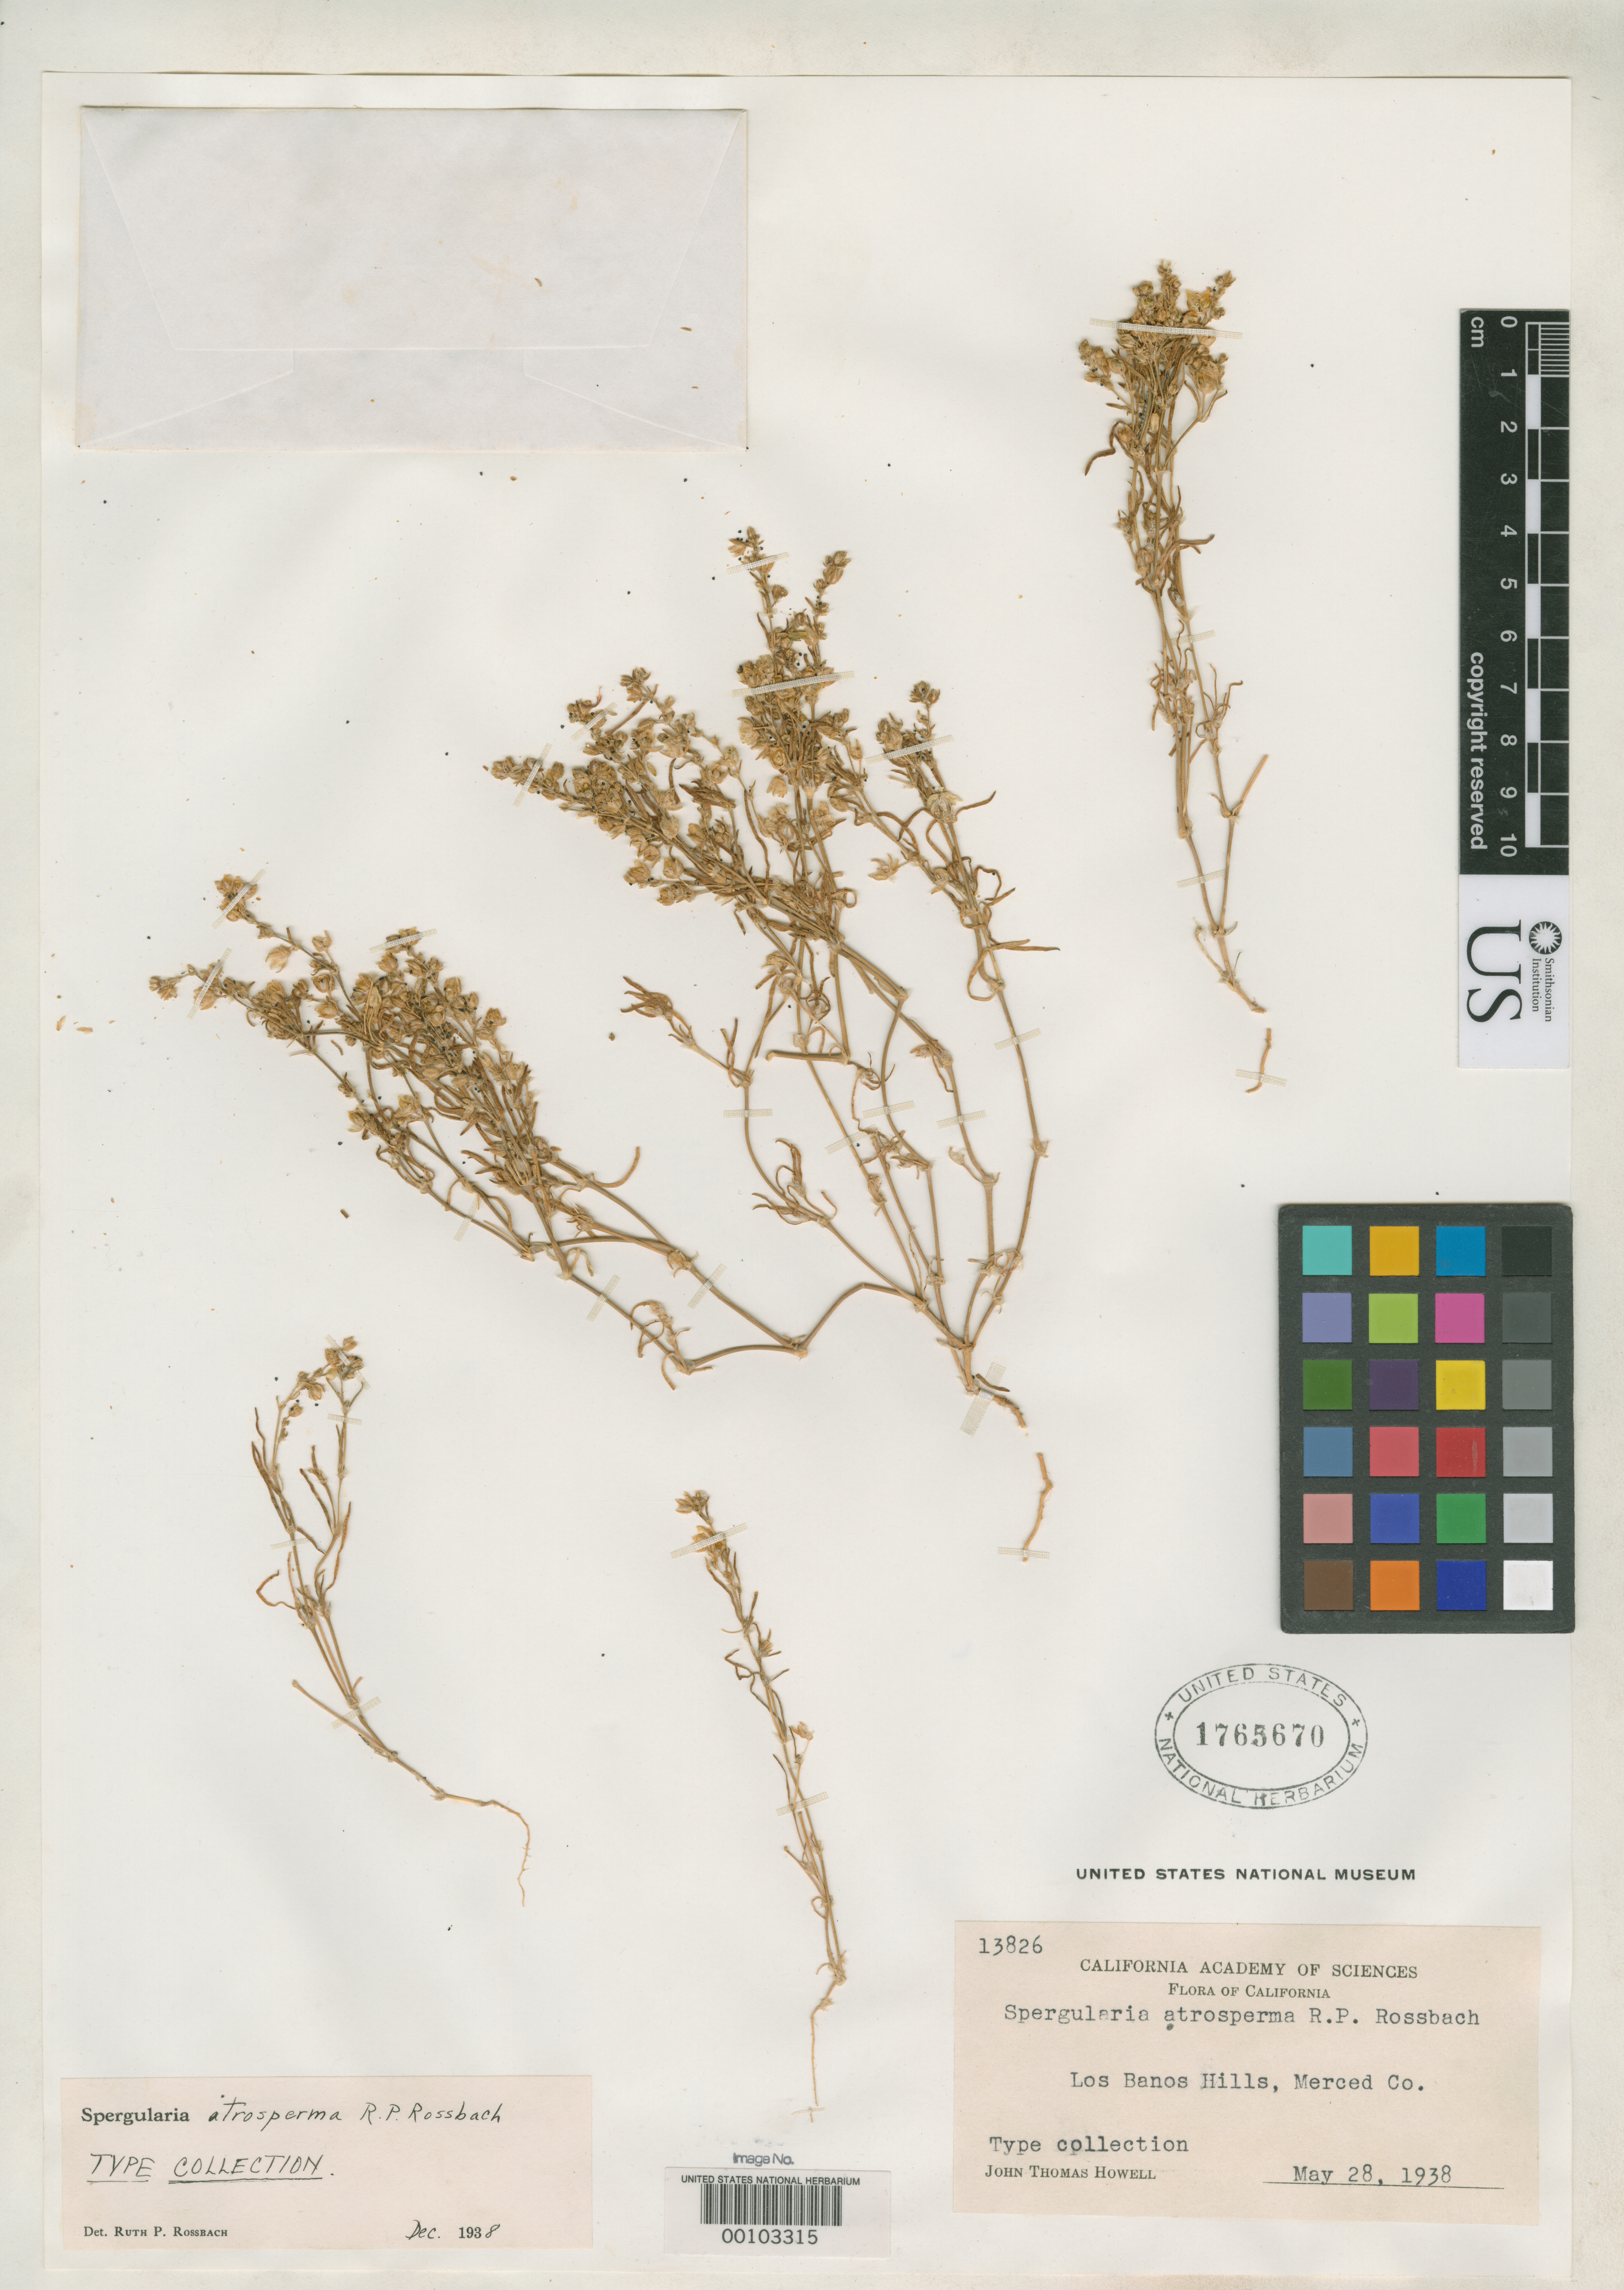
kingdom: Plantae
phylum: Tracheophyta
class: Magnoliopsida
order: Caryophyllales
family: Caryophyllaceae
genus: Spergularia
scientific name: Spergularia atrosperma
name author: R. Rossbach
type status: Isotype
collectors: J. T. Howell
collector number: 13826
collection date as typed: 28 May 1938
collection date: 1938-05-28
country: United States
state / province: California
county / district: Merced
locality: Los Banos Hills.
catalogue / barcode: US 1765670